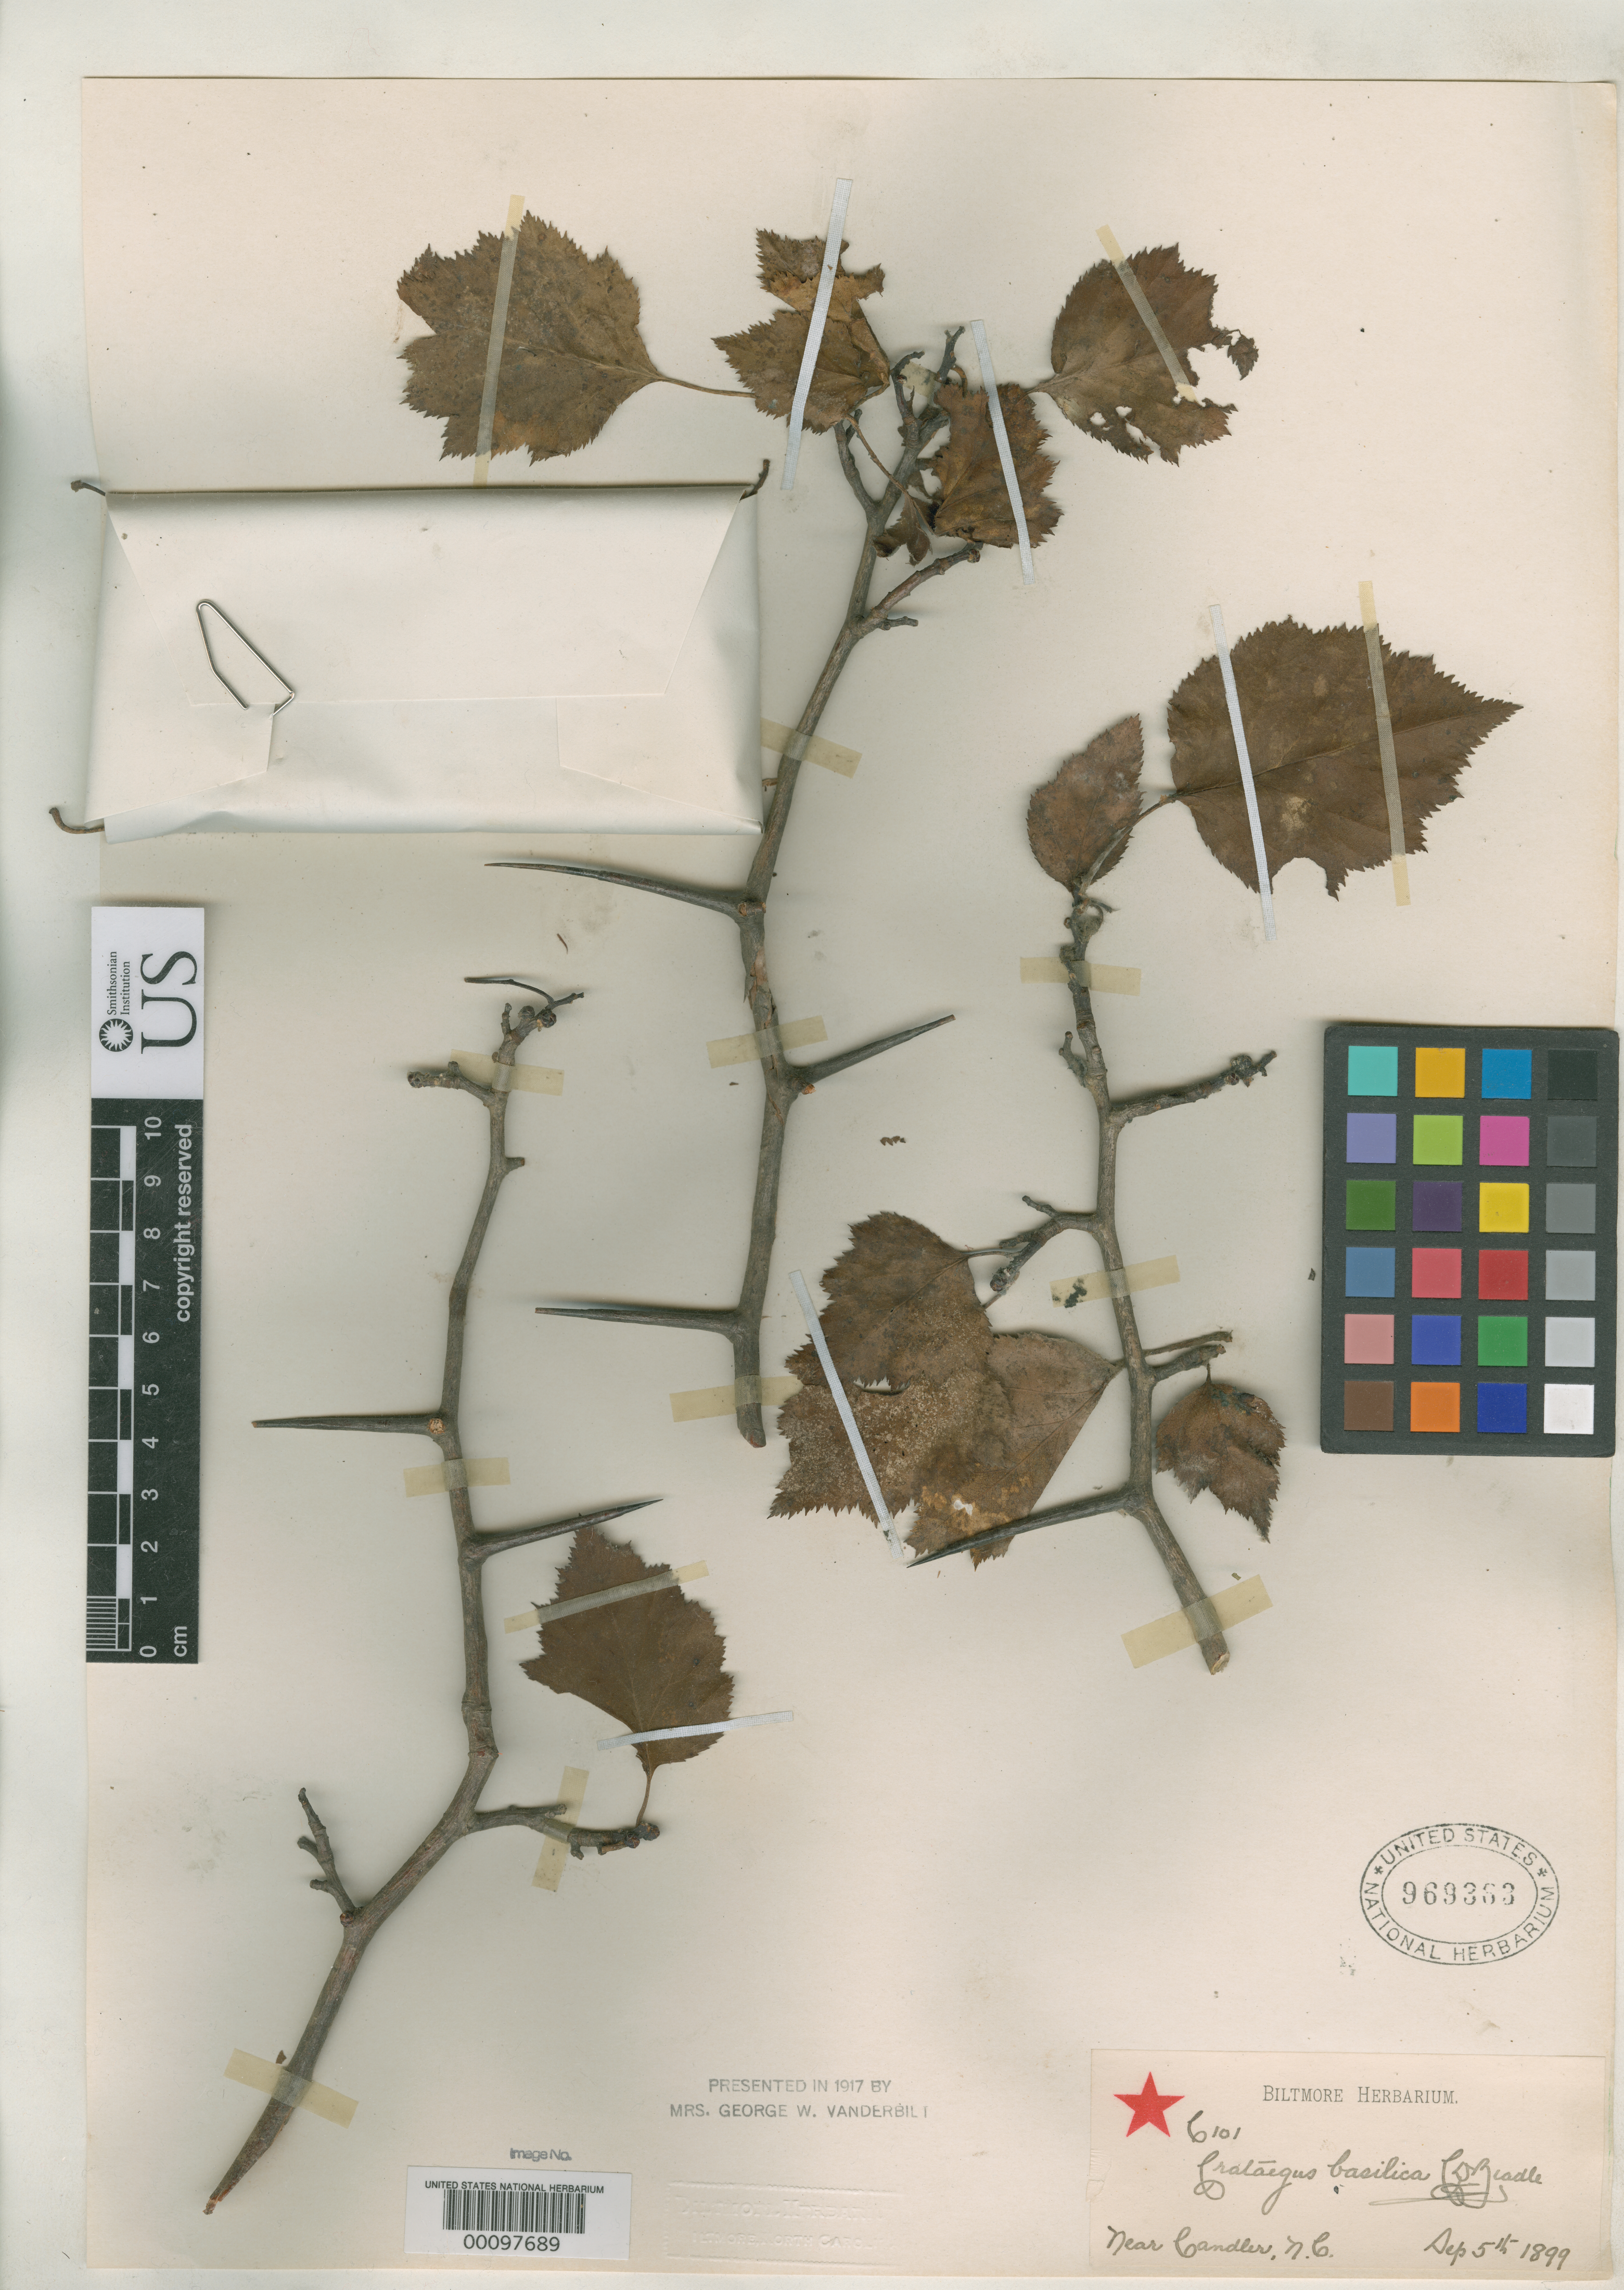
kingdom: Plantae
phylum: Tracheophyta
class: Magnoliopsida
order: Rosales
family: Rosaceae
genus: Crataegus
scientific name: Crataegus basilica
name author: Beadle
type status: Type Collection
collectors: ex herb. Biltmore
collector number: C 101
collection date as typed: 05 Sep 1899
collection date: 1899-09-05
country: United States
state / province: North Carolina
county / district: Buncombe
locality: Near Candler.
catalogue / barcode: US 969363